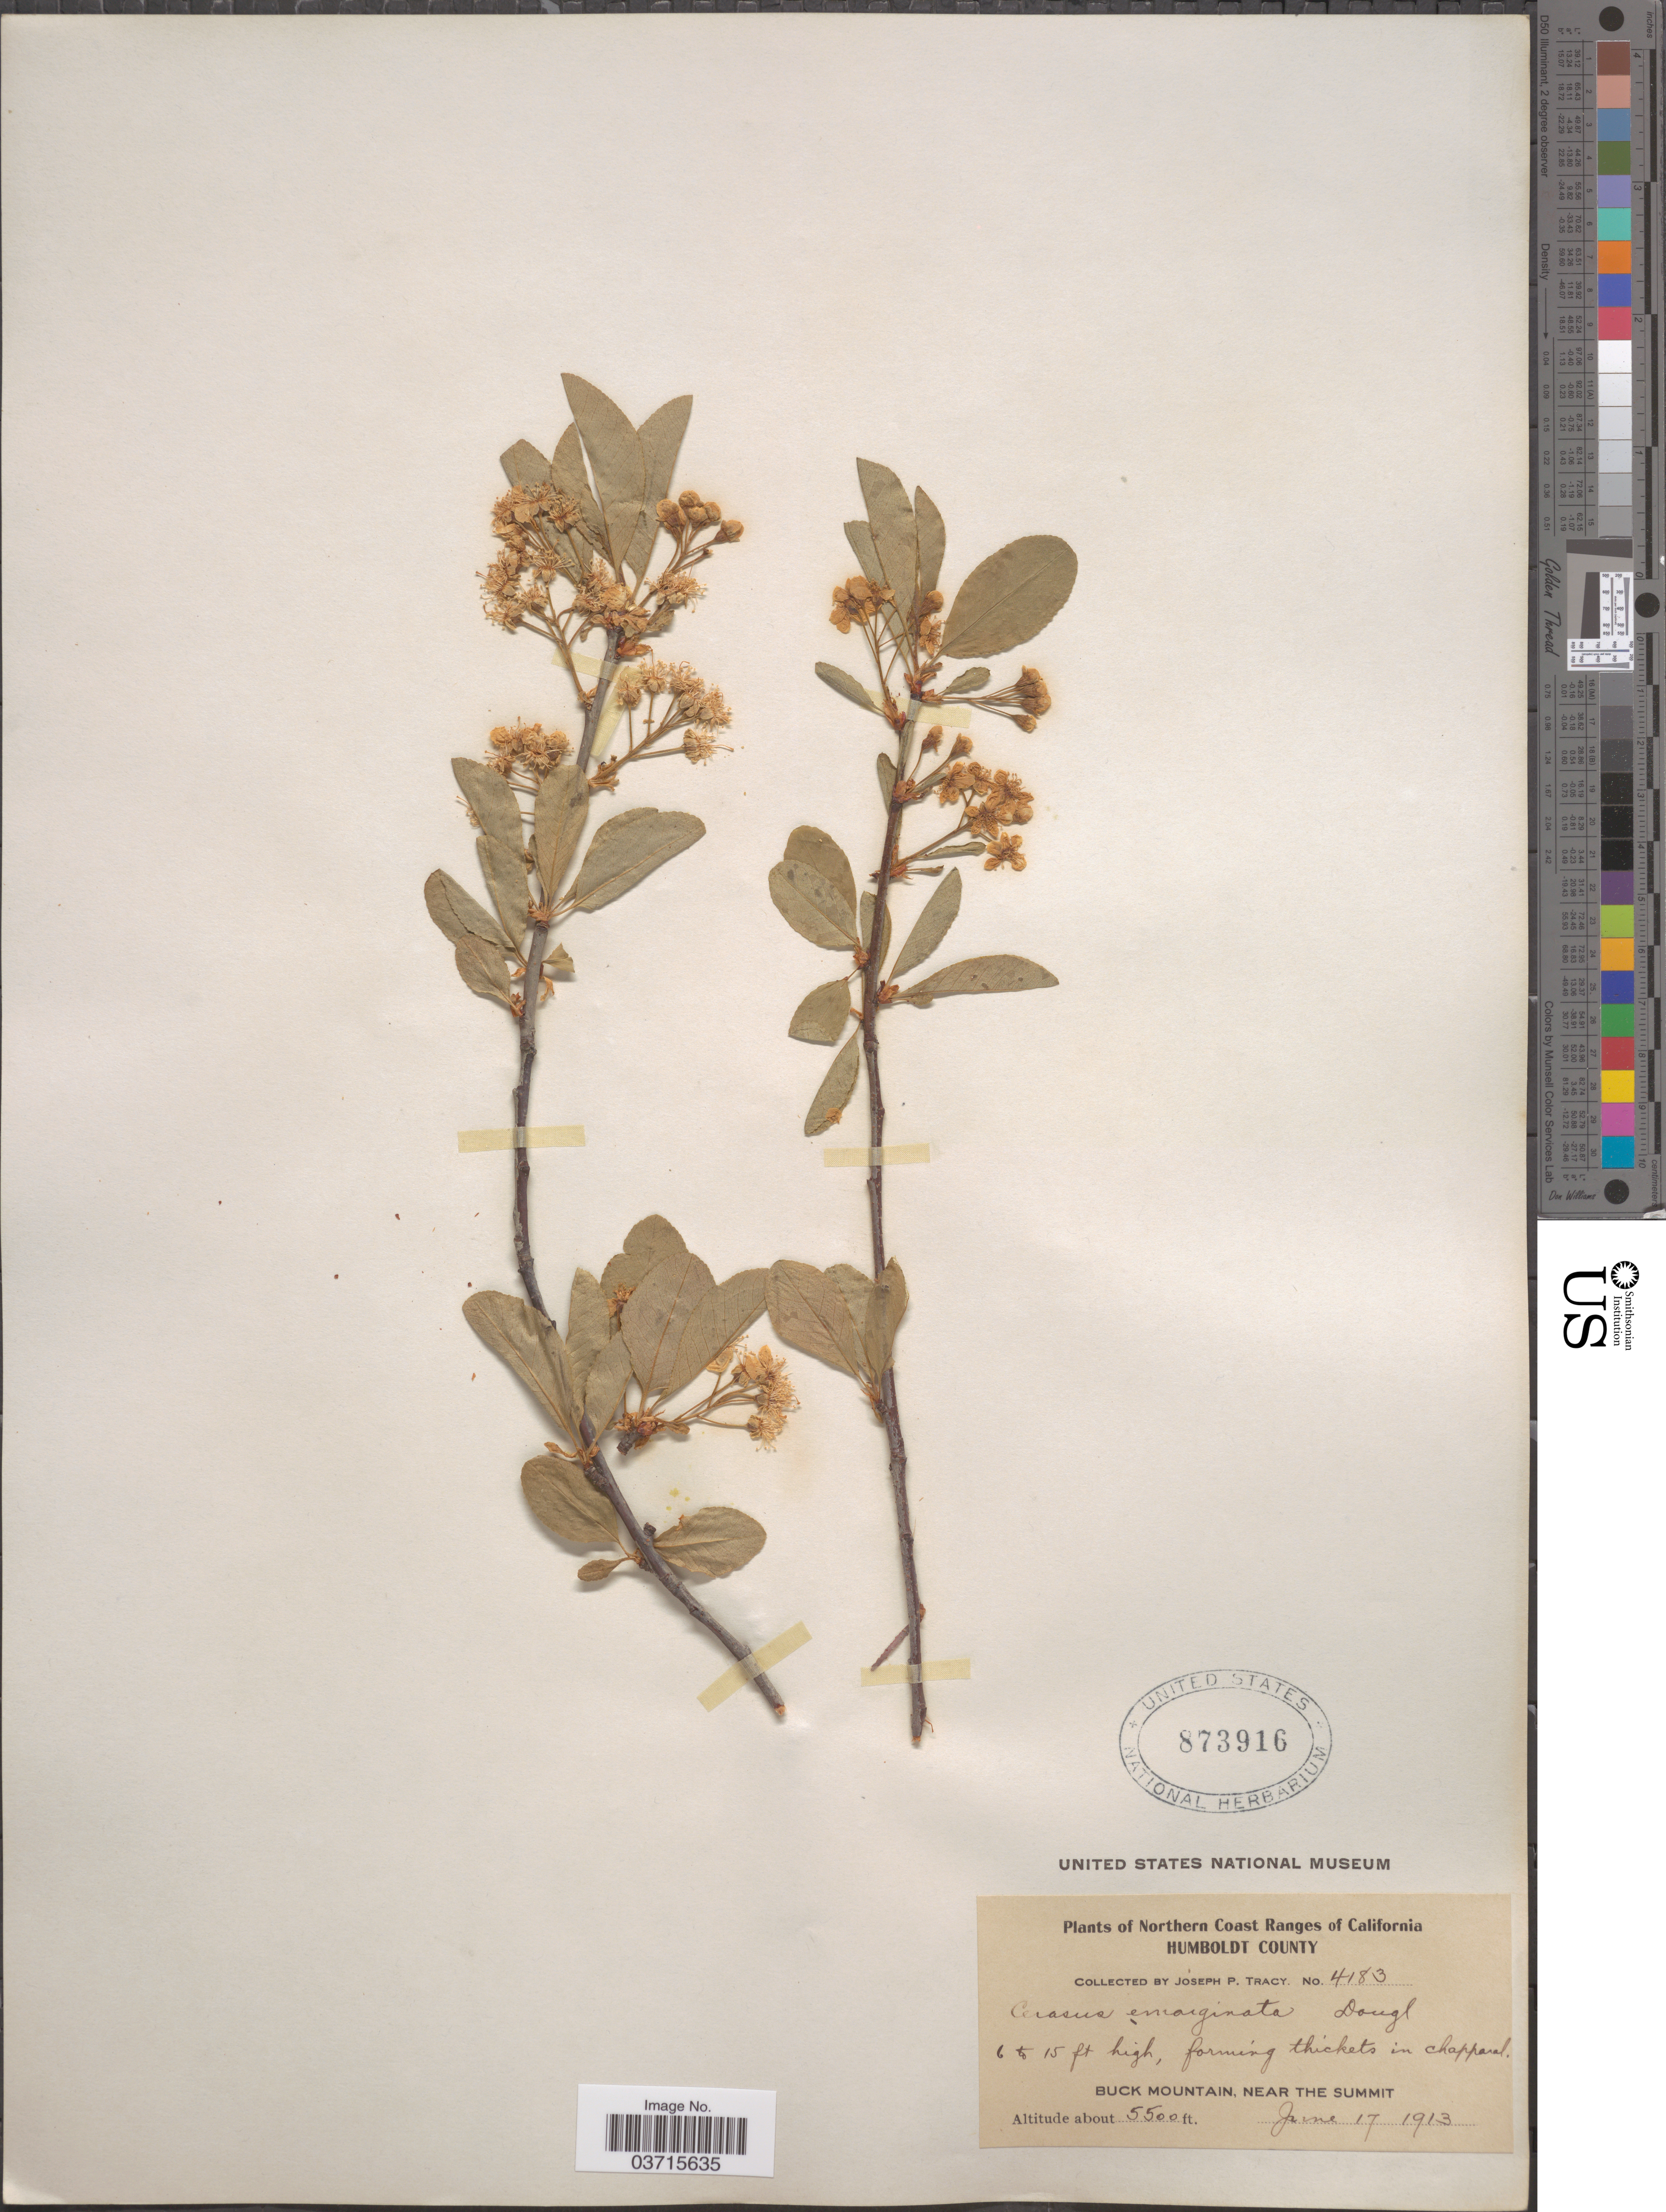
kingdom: Plantae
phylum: Tracheophyta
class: Magnoliopsida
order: Rosales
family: Rosaceae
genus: Prunus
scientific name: Prunus emarginata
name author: (Douglas ex Hook.) Eaton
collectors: J. Tracy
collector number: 4183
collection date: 1913-06-17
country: United States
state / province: California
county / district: Humboldt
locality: Northern Coast Ranges of California. Humboldt County. Buck Mountain, near the summit.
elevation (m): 1676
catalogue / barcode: US 873916